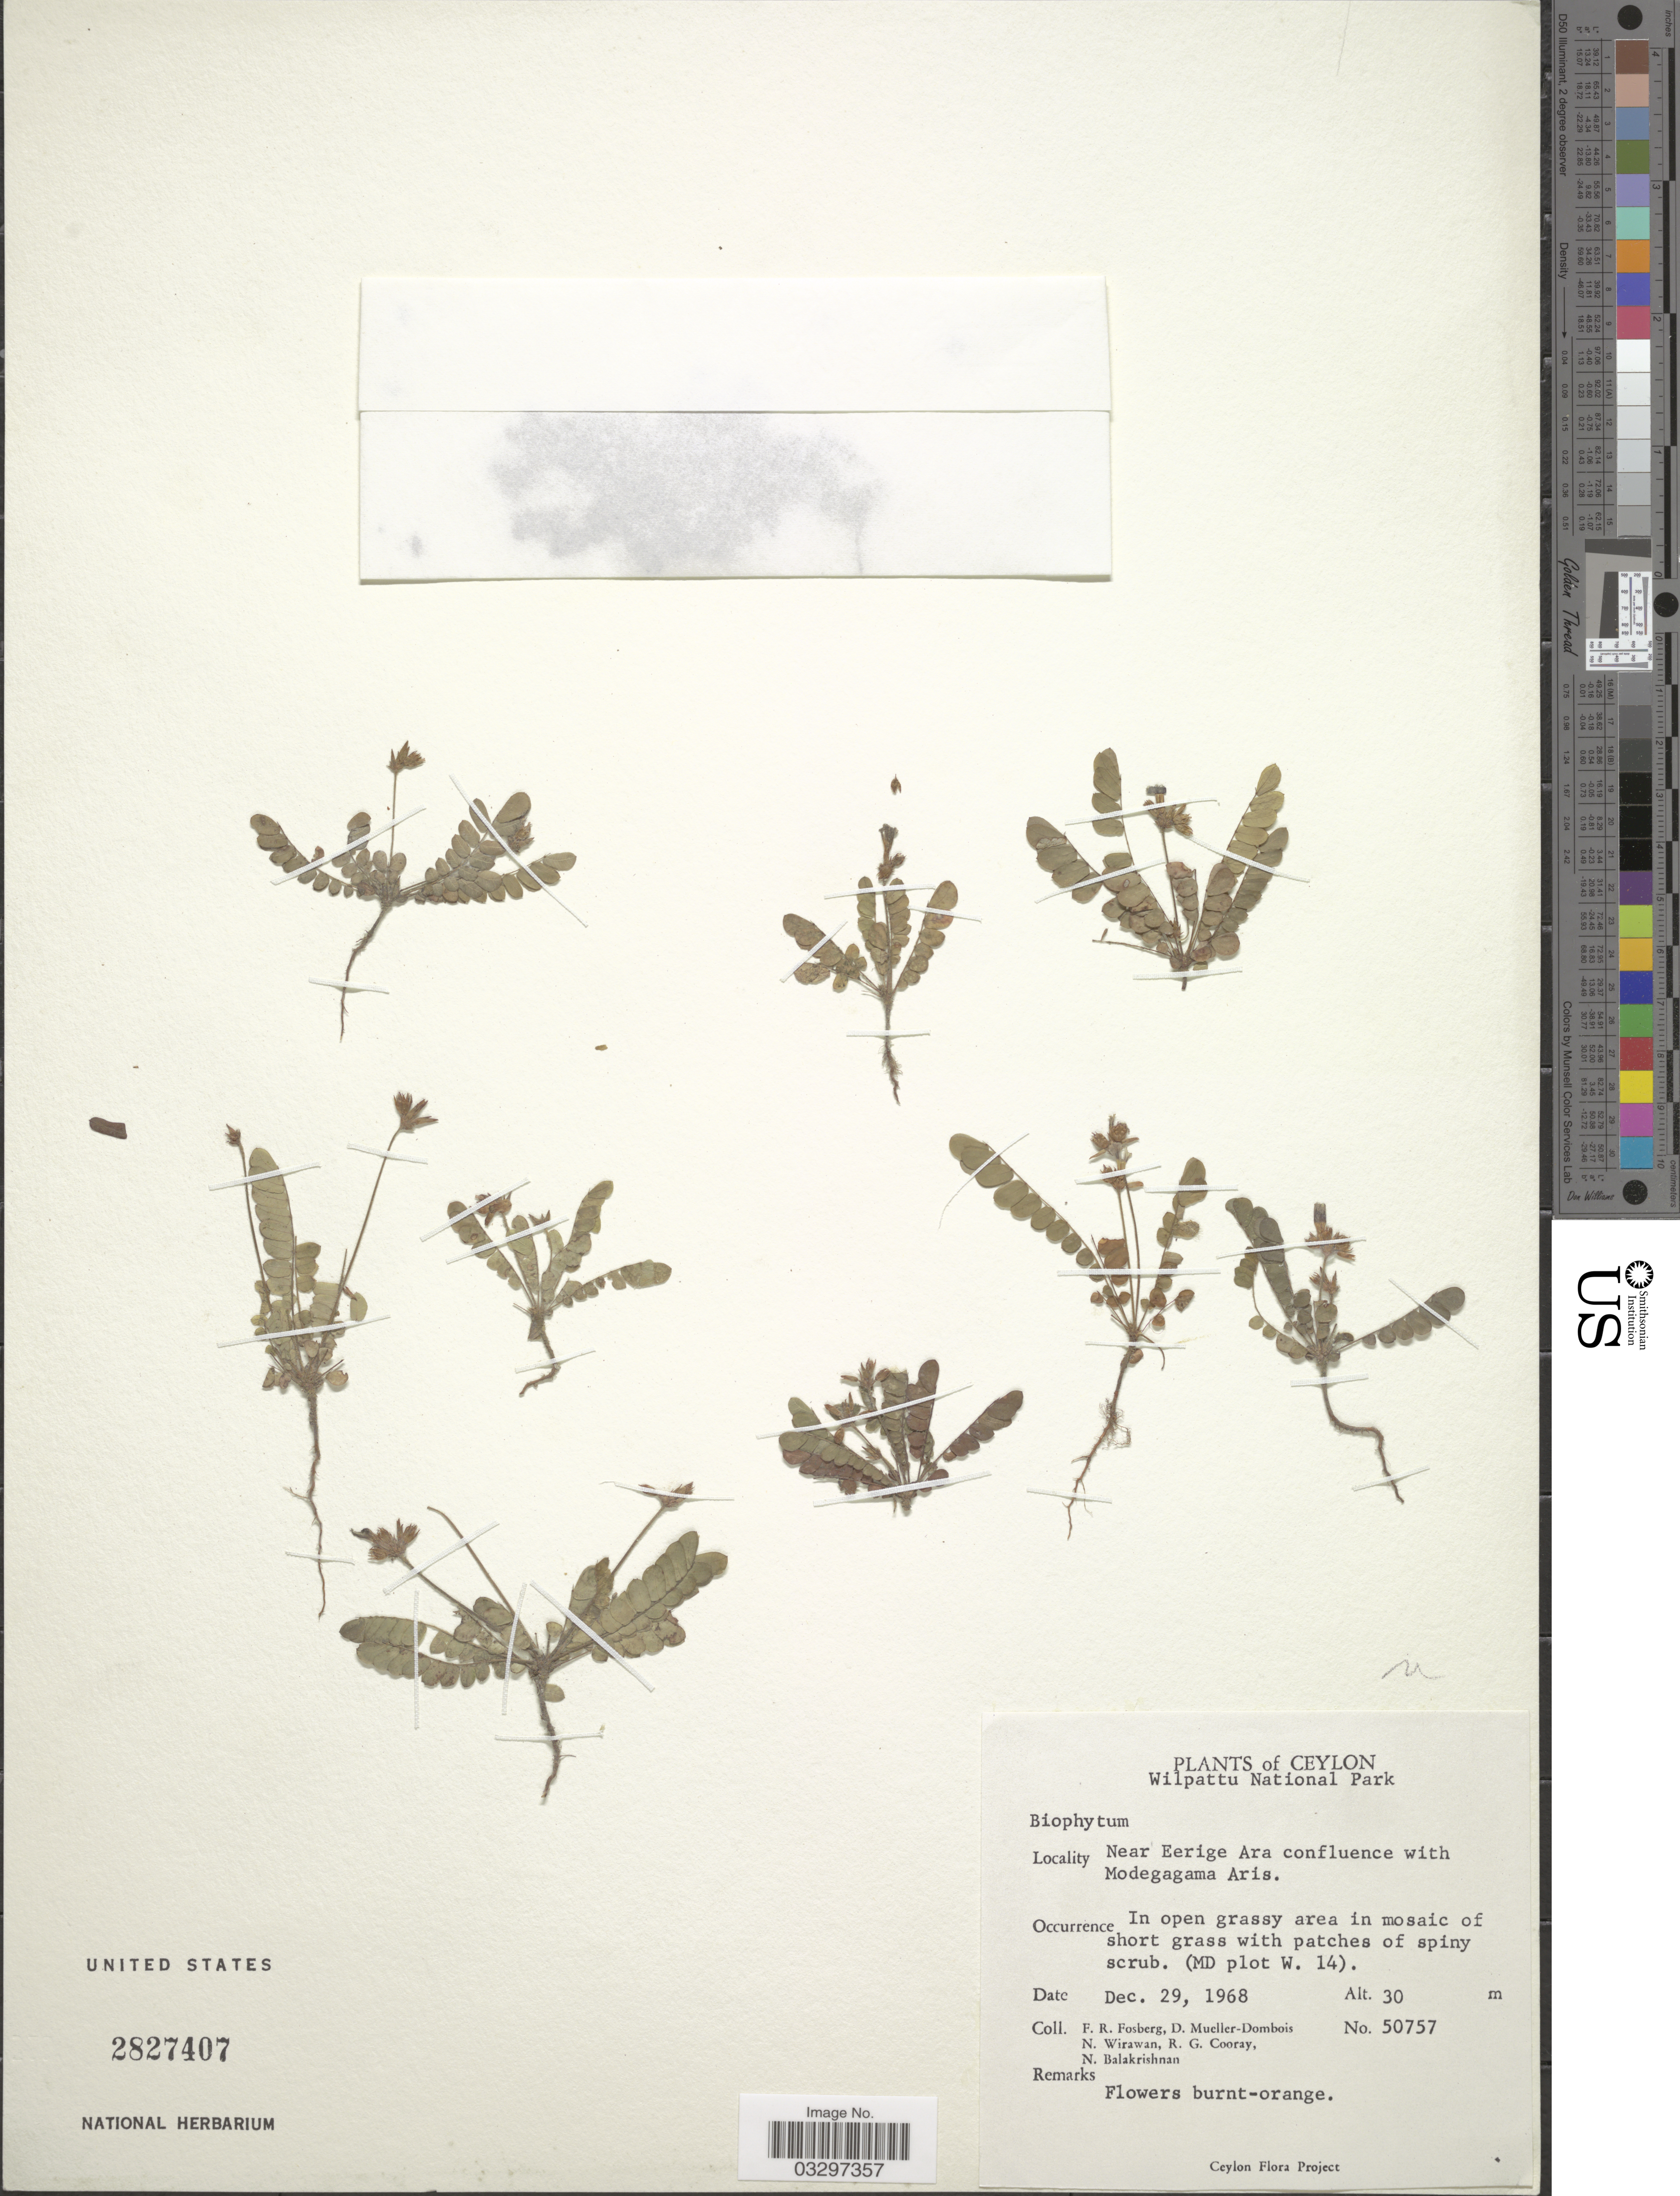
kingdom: Plantae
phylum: Tracheophyta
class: Magnoliopsida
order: Oxalidales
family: Oxalidaceae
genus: Biophytum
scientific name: Biophytum sp.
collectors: F. R. Fosberg, D. Mueller-Dombois, N. Wirawan, R. Cooray & N. Balakrishnan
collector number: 50757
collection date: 1968-12-29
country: Sri Lanka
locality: Ceylon. Wilpattu National Park. Near Eerige Ara confluence with Modegagama Aris. (MD plot W. 14).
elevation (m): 30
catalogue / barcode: US 2827407